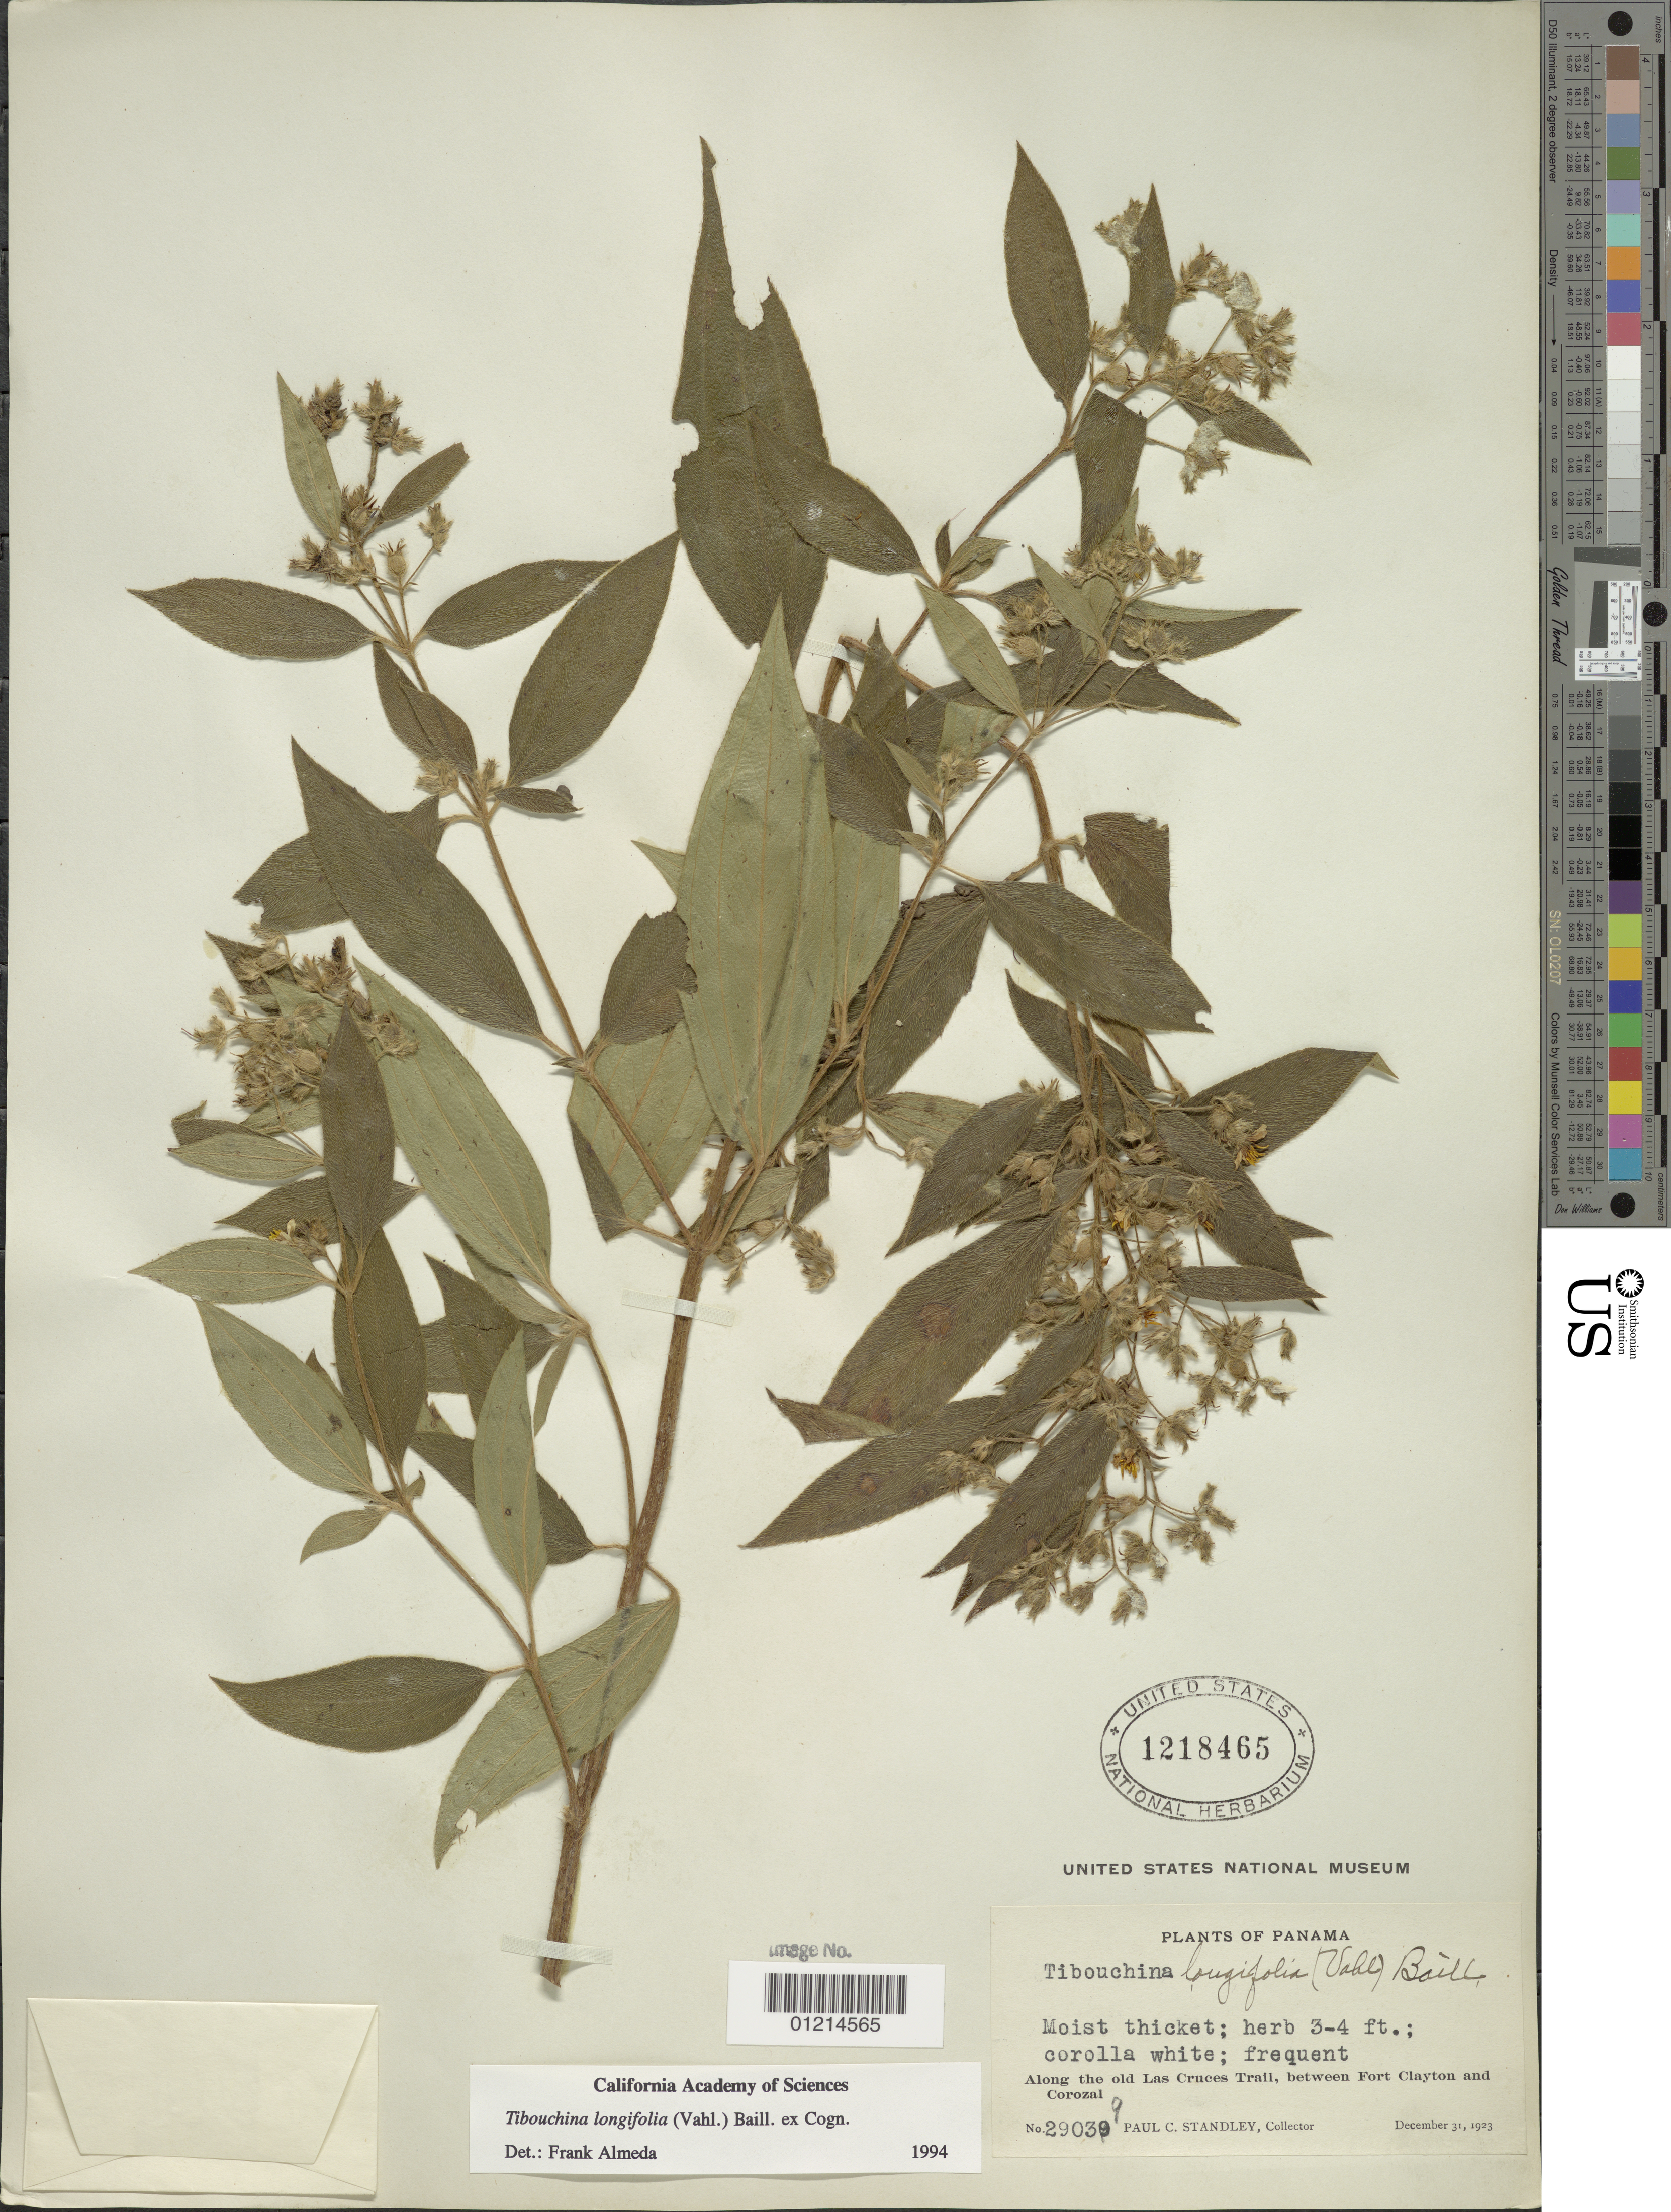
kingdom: Plantae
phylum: Tracheophyta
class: Magnoliopsida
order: Myrtales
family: Melastomataceae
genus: Chaetogastra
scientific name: Chaetogastra longifolia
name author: (Vahl) DC.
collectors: P. C. Standley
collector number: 29039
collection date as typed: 31 Dec 1923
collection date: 1923-12-31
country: Panama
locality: Along the old Las Cruces Trail, between Fort Clayton and Corozal.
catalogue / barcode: US 1218465